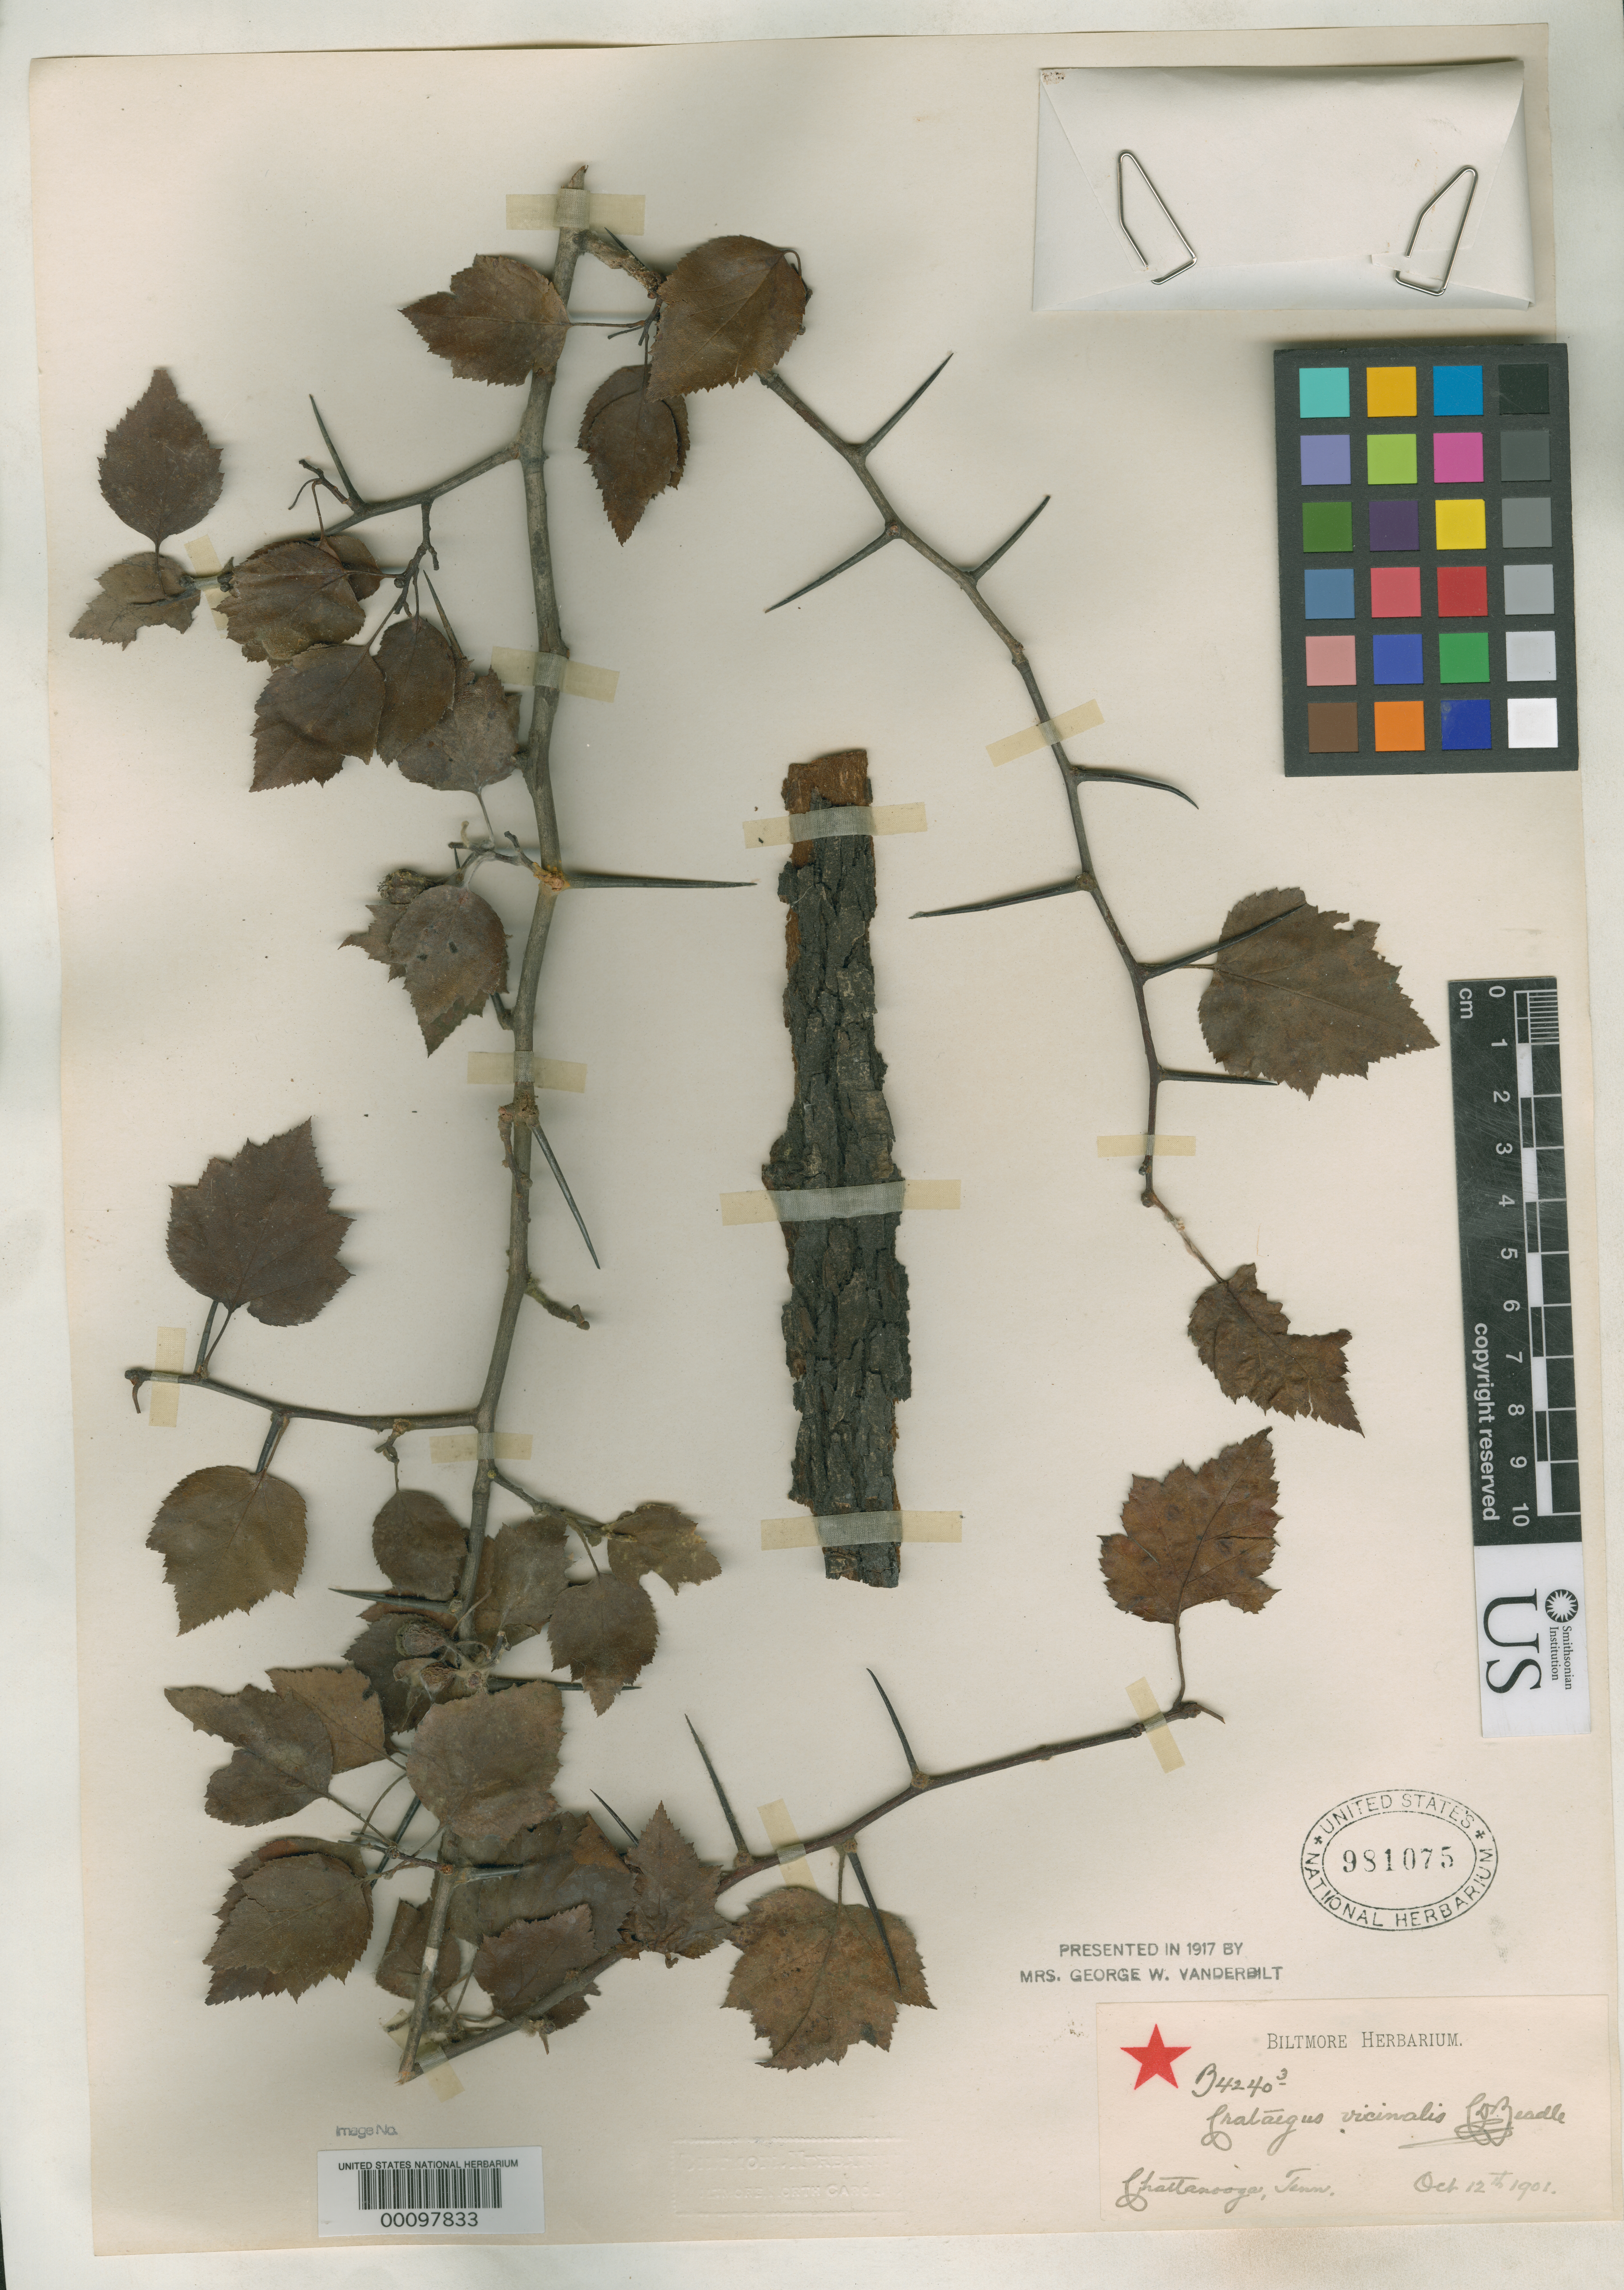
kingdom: Plantae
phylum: Tracheophyta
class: Magnoliopsida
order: Rosales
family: Rosaceae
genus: Crataegus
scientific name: Crataegus vicinalis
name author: Beadle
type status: Syntype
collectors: ex herb. Biltmore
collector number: B 4240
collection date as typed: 12 Oct 1901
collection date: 1901-10-12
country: United States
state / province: Tennessee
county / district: Hamilton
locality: Chattanooga.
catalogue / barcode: US 981075